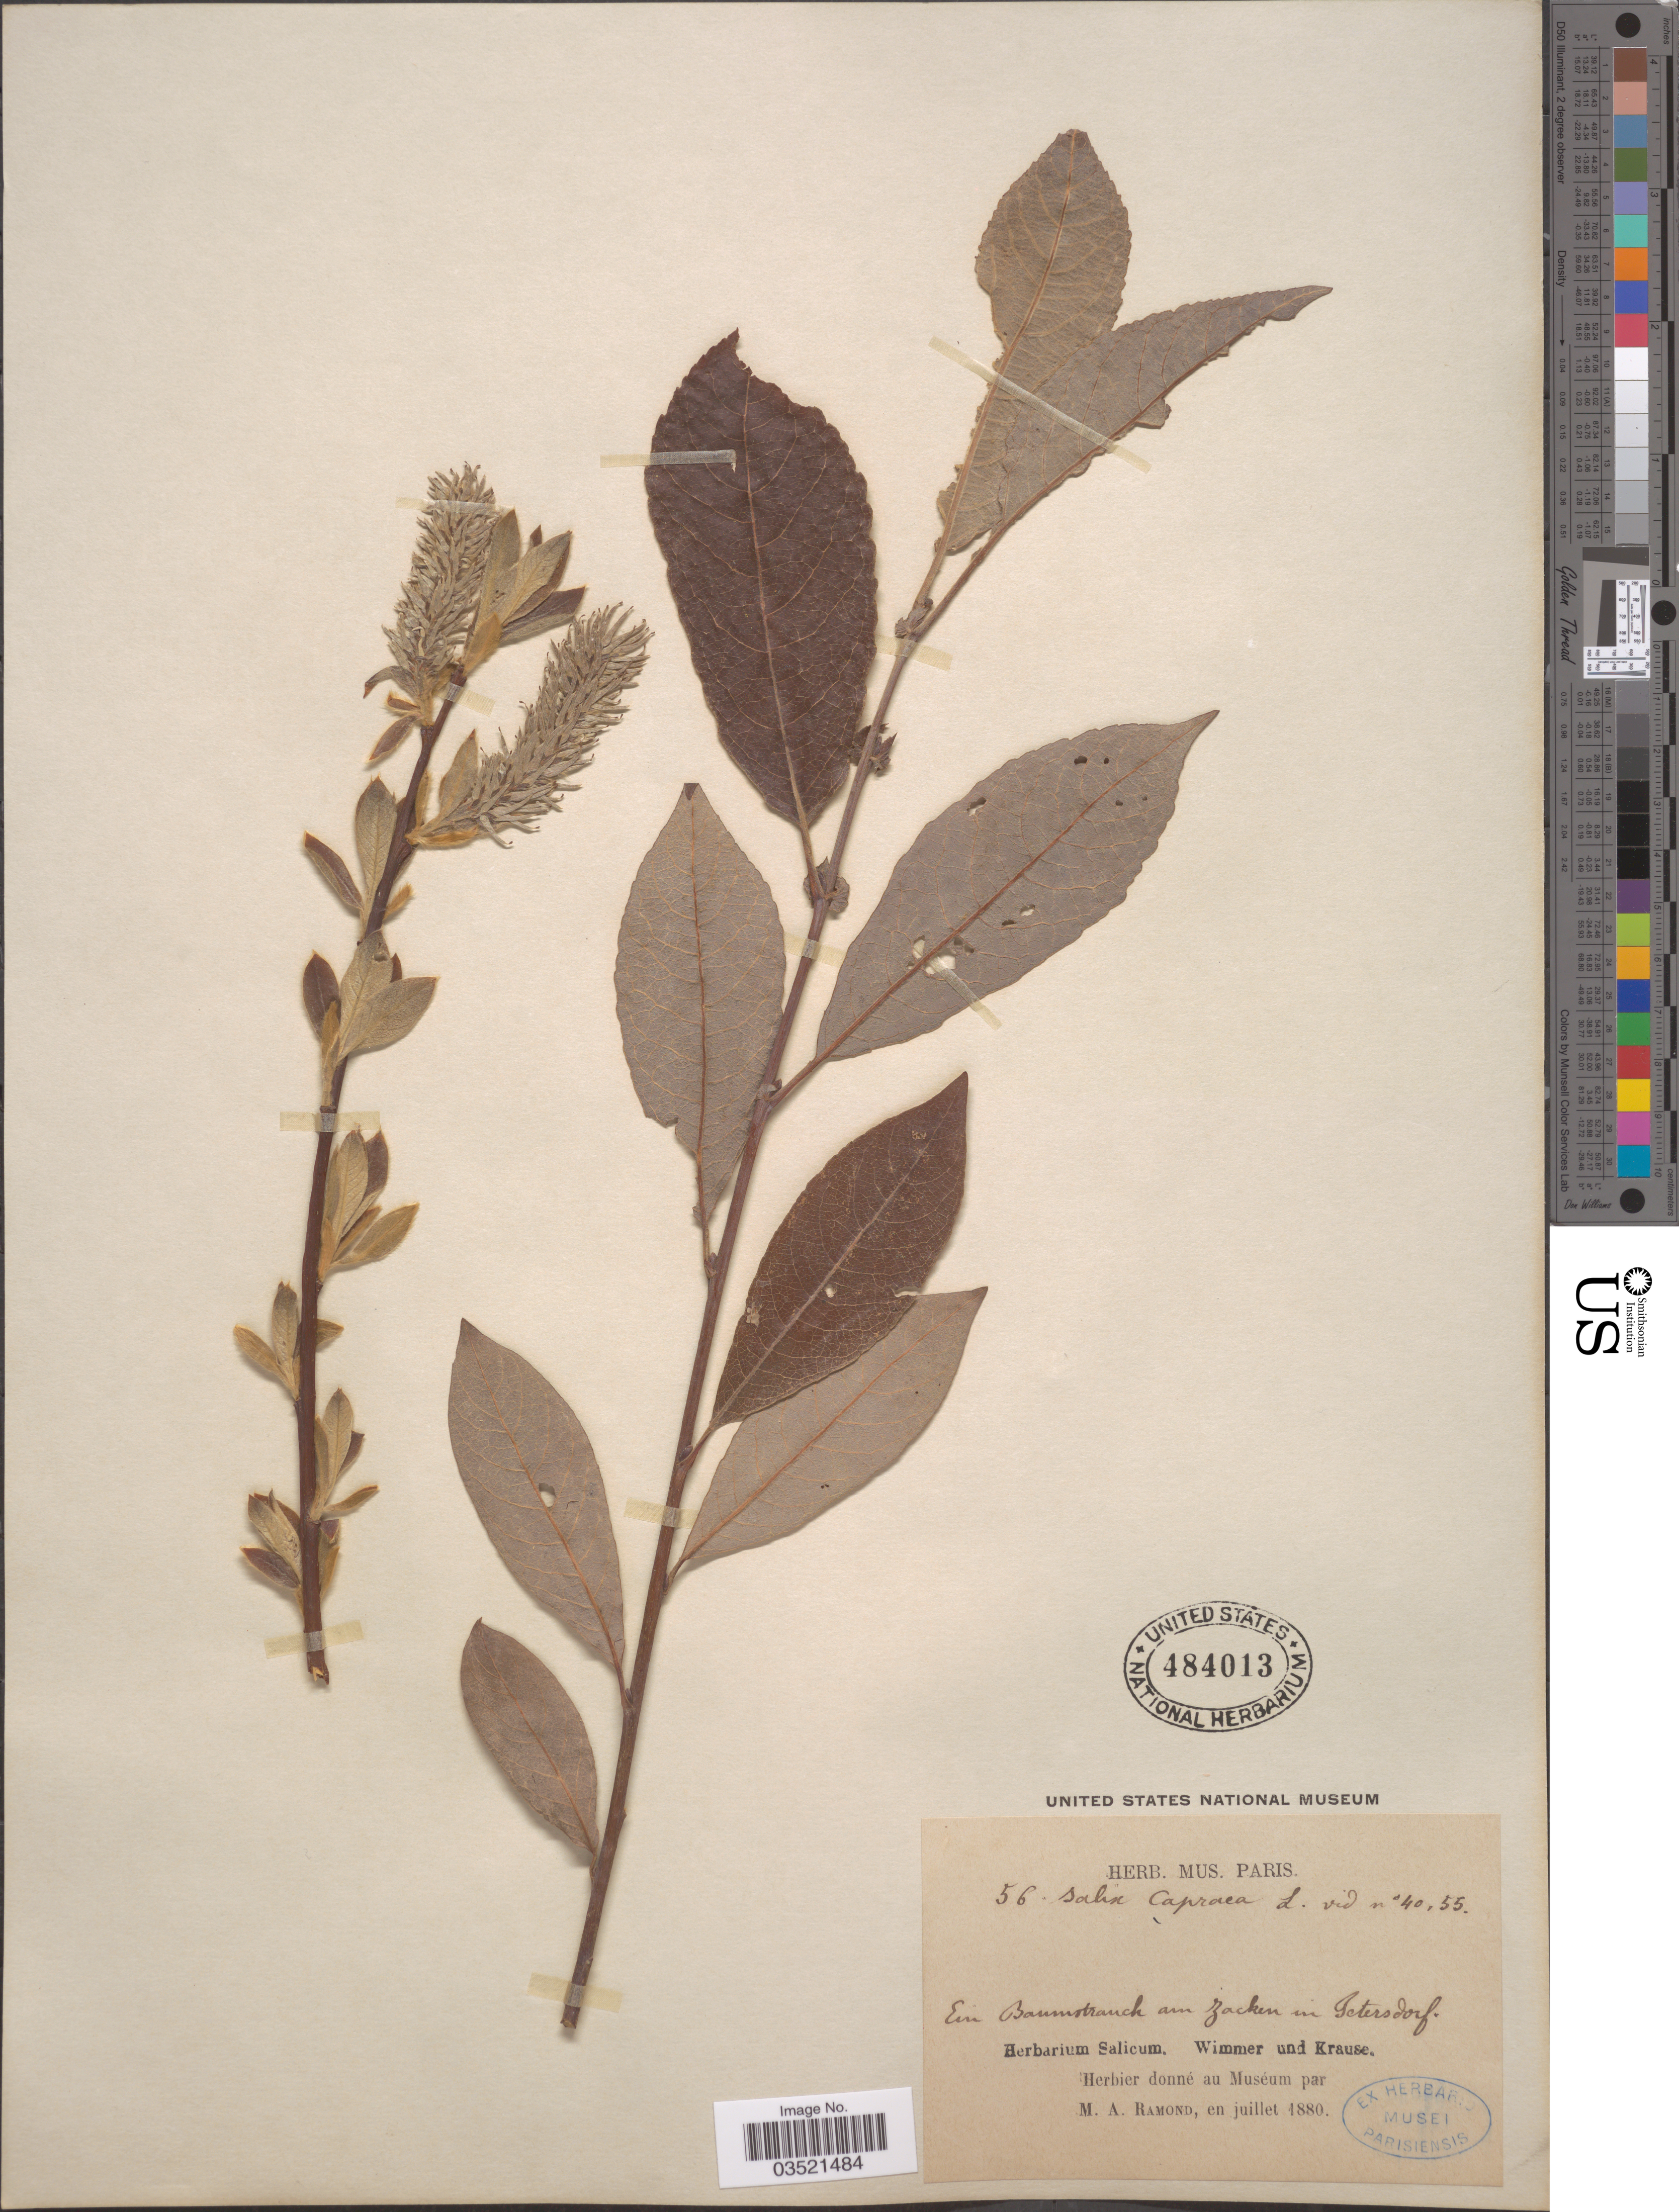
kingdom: Plantae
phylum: Tracheophyta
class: Magnoliopsida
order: Malpighiales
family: Salicaceae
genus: Salix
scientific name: Salix caprea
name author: L.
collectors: Wimmer & -- Krause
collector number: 56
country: Germany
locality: Ein Baumstrauch am Zacken in Petersdorf.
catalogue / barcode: US 484013